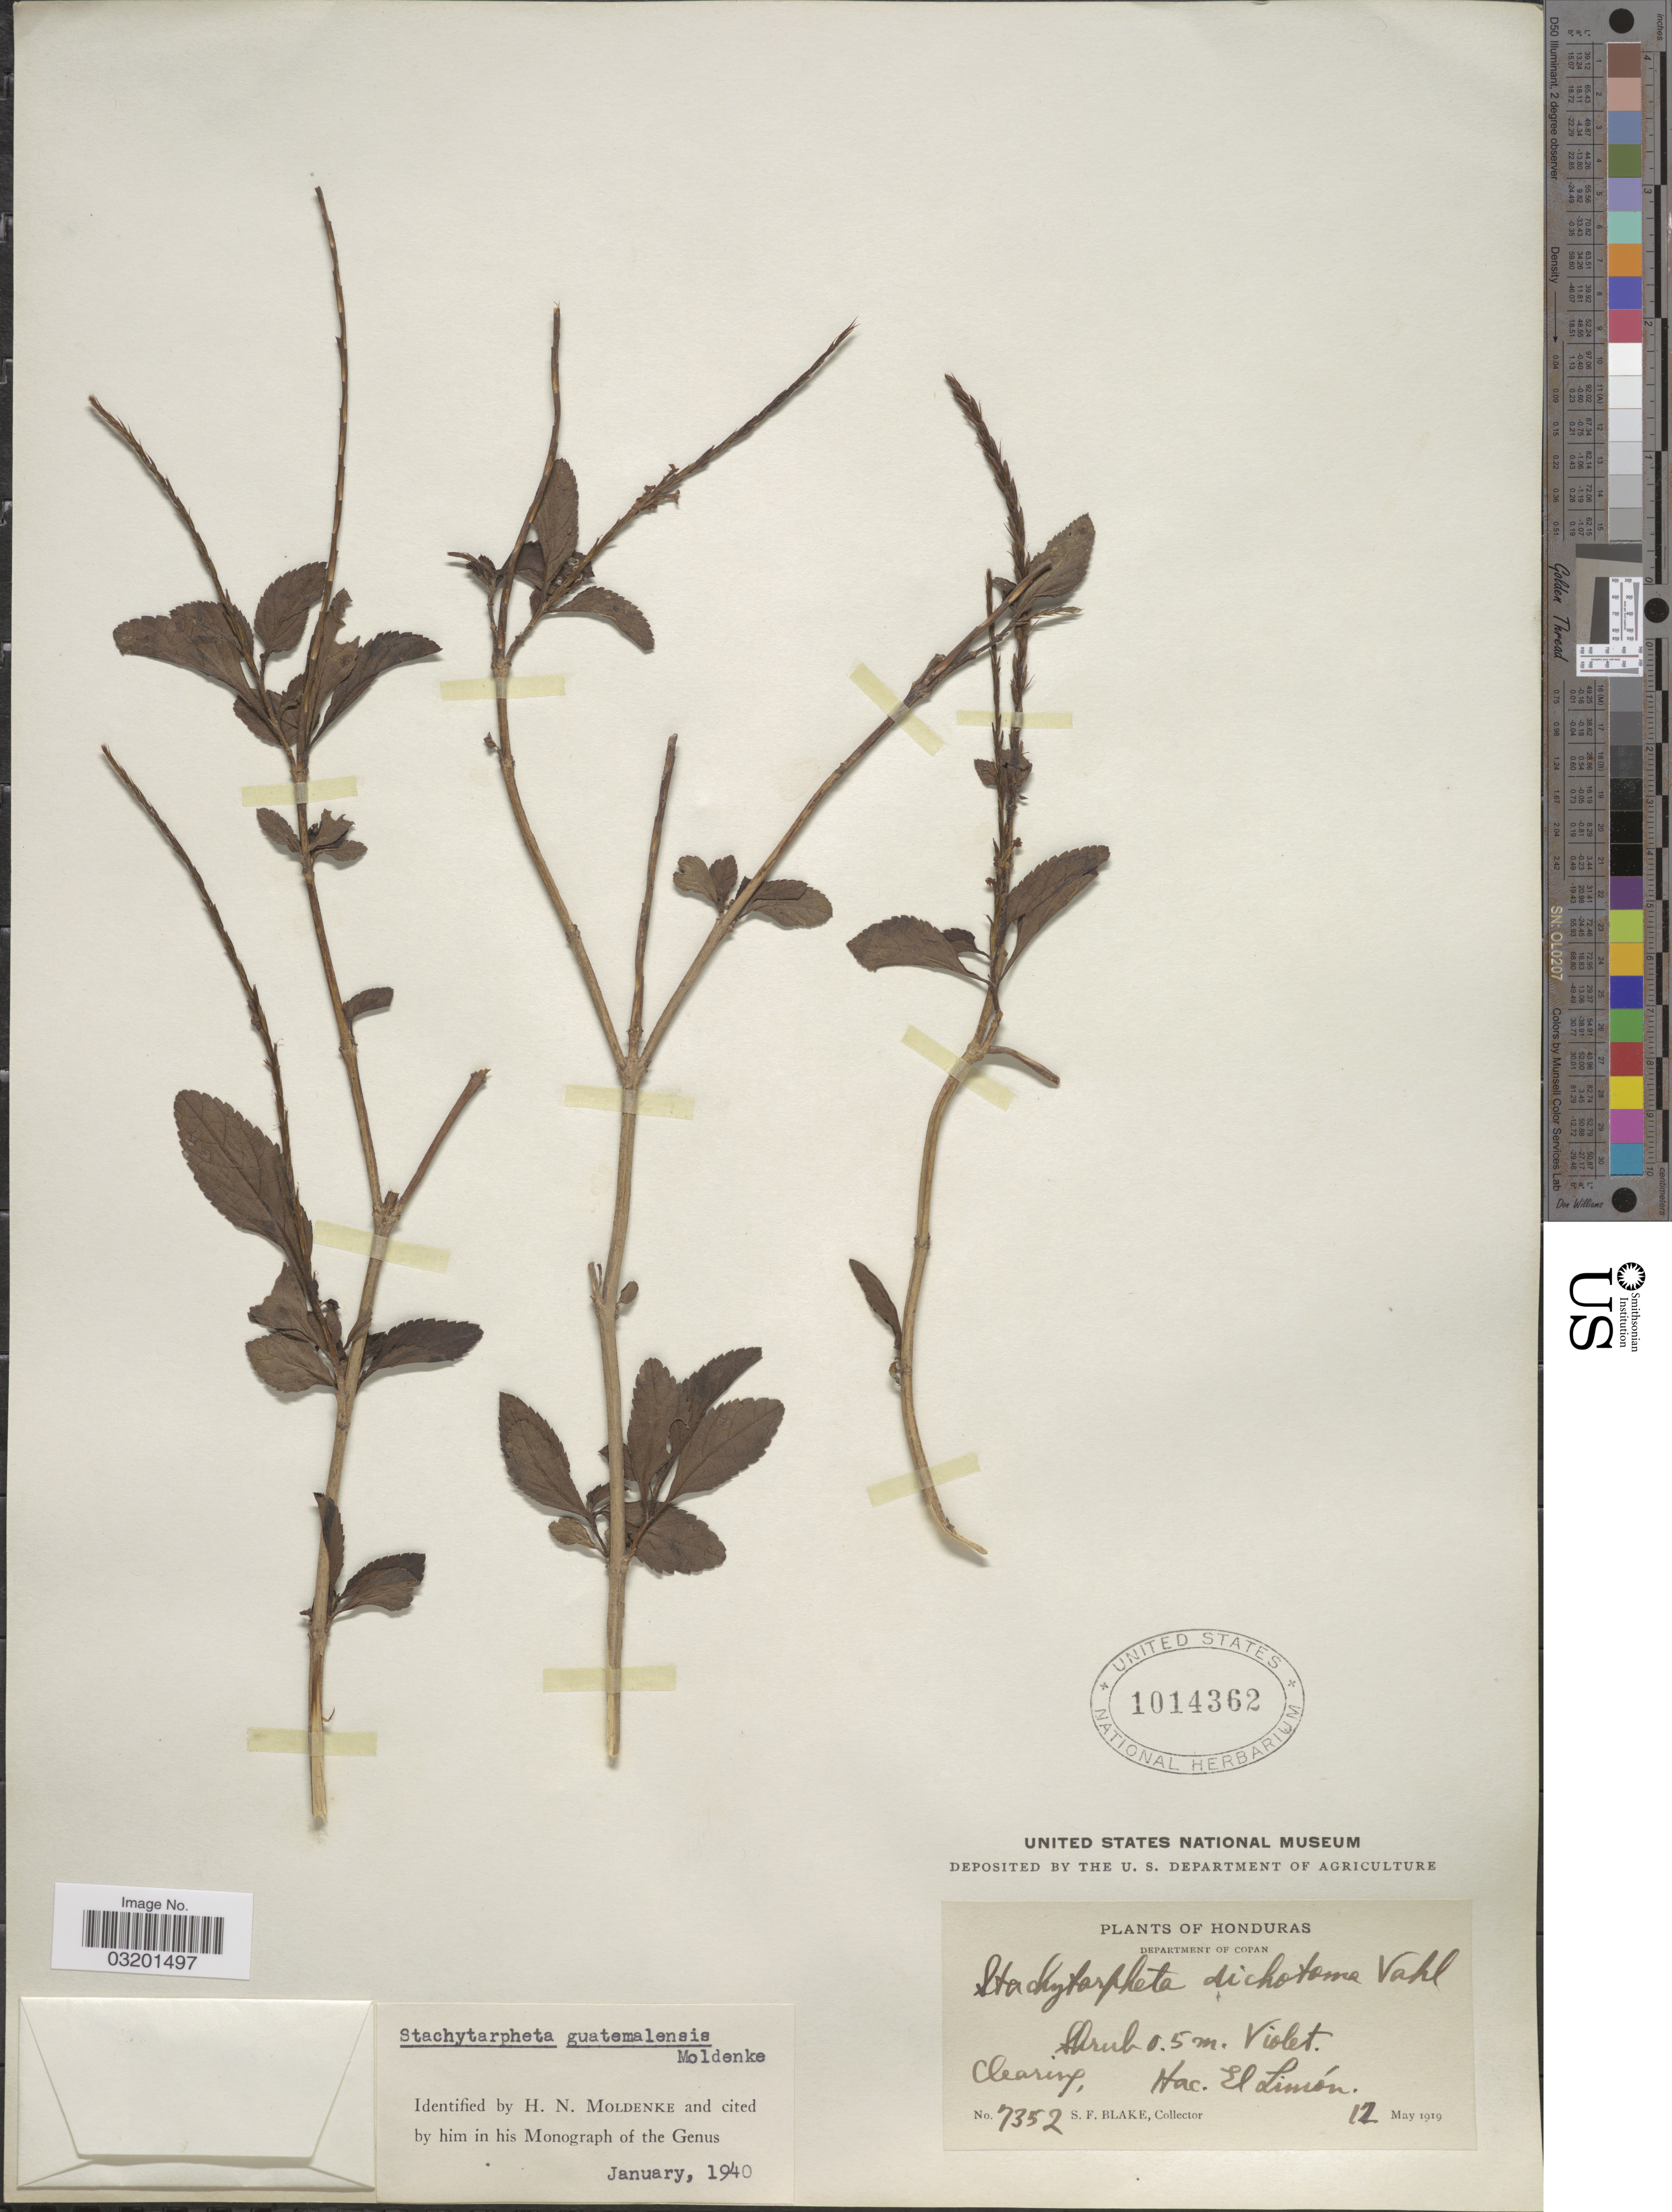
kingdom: Plantae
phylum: Tracheophyta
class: Magnoliopsida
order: Lamiales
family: Verbenaceae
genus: Stachytarpheta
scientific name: Stachytarpheta guatemalensis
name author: Moldenke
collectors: S. Blake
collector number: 7352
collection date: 1919-05-12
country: Honduras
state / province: Copán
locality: Department of Copan. Hac. El Limón.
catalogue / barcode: US 1014362